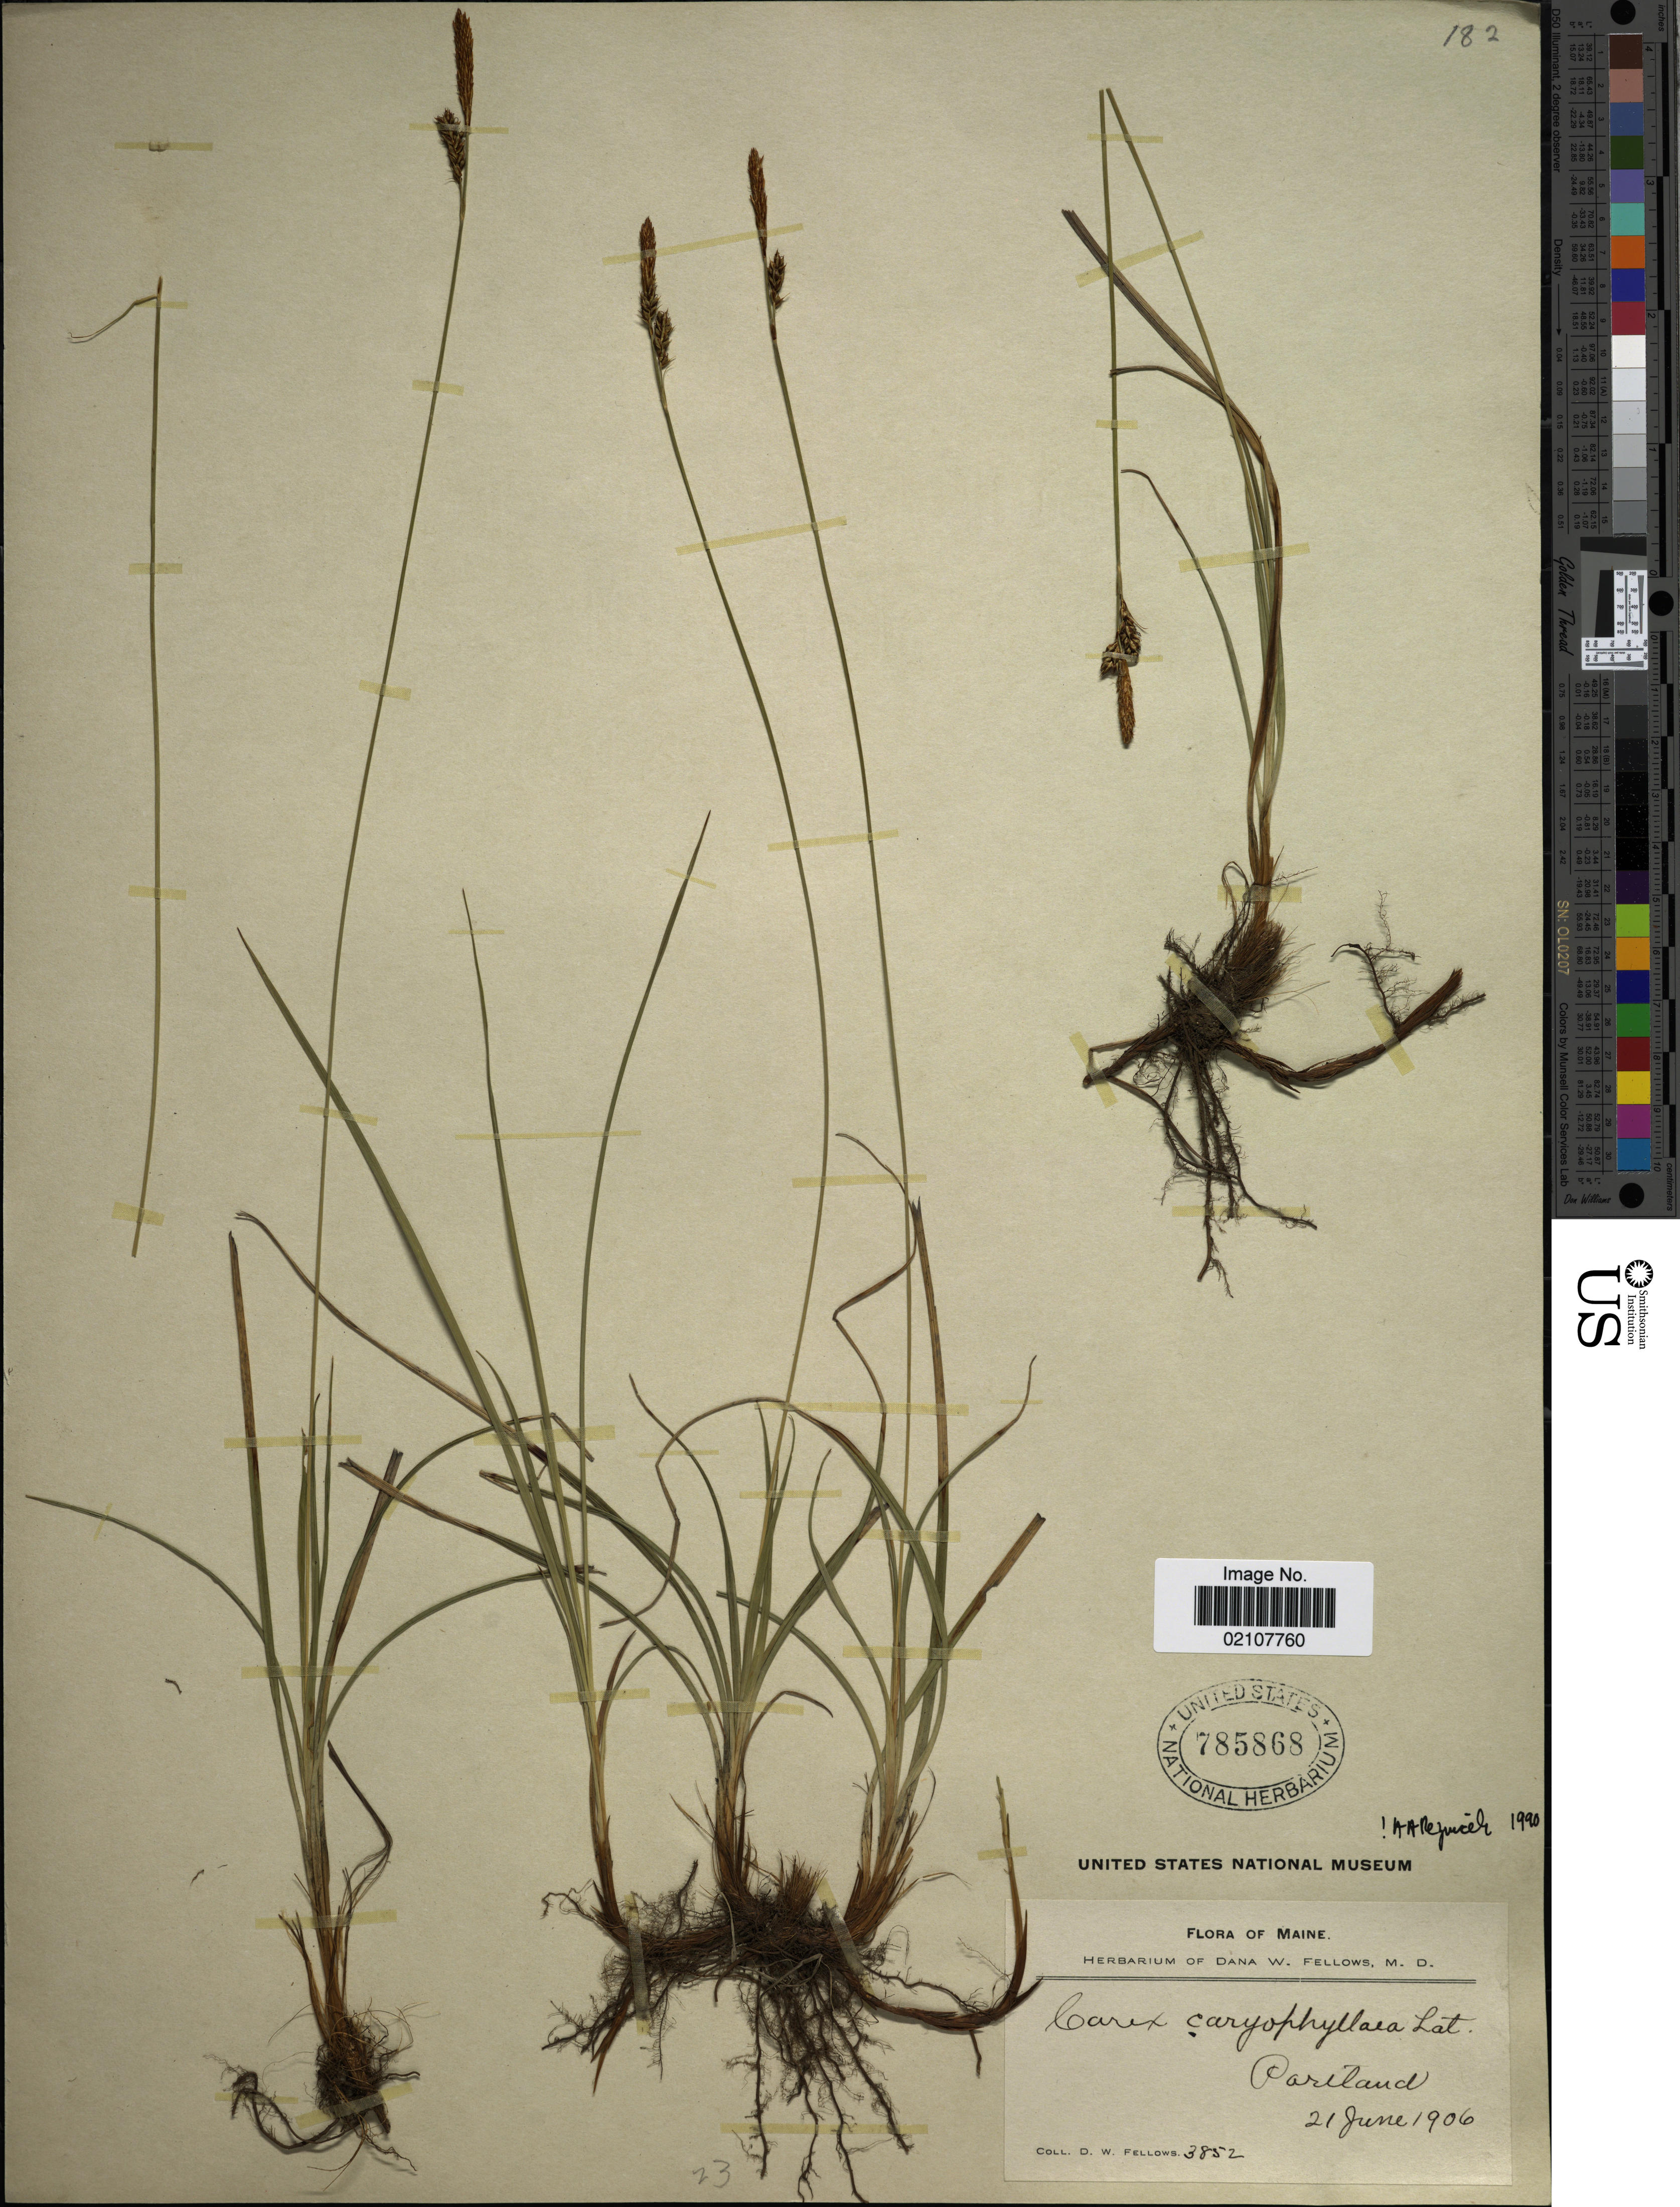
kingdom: Plantae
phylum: Tracheophyta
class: Liliopsida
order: Poales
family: Cyperaceae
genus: Carex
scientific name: Carex caryophyllea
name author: Latourr.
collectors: D. W. Fellows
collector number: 3852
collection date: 1906-06-21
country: United States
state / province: Maine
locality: Maine, Portland.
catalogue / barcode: US 785868